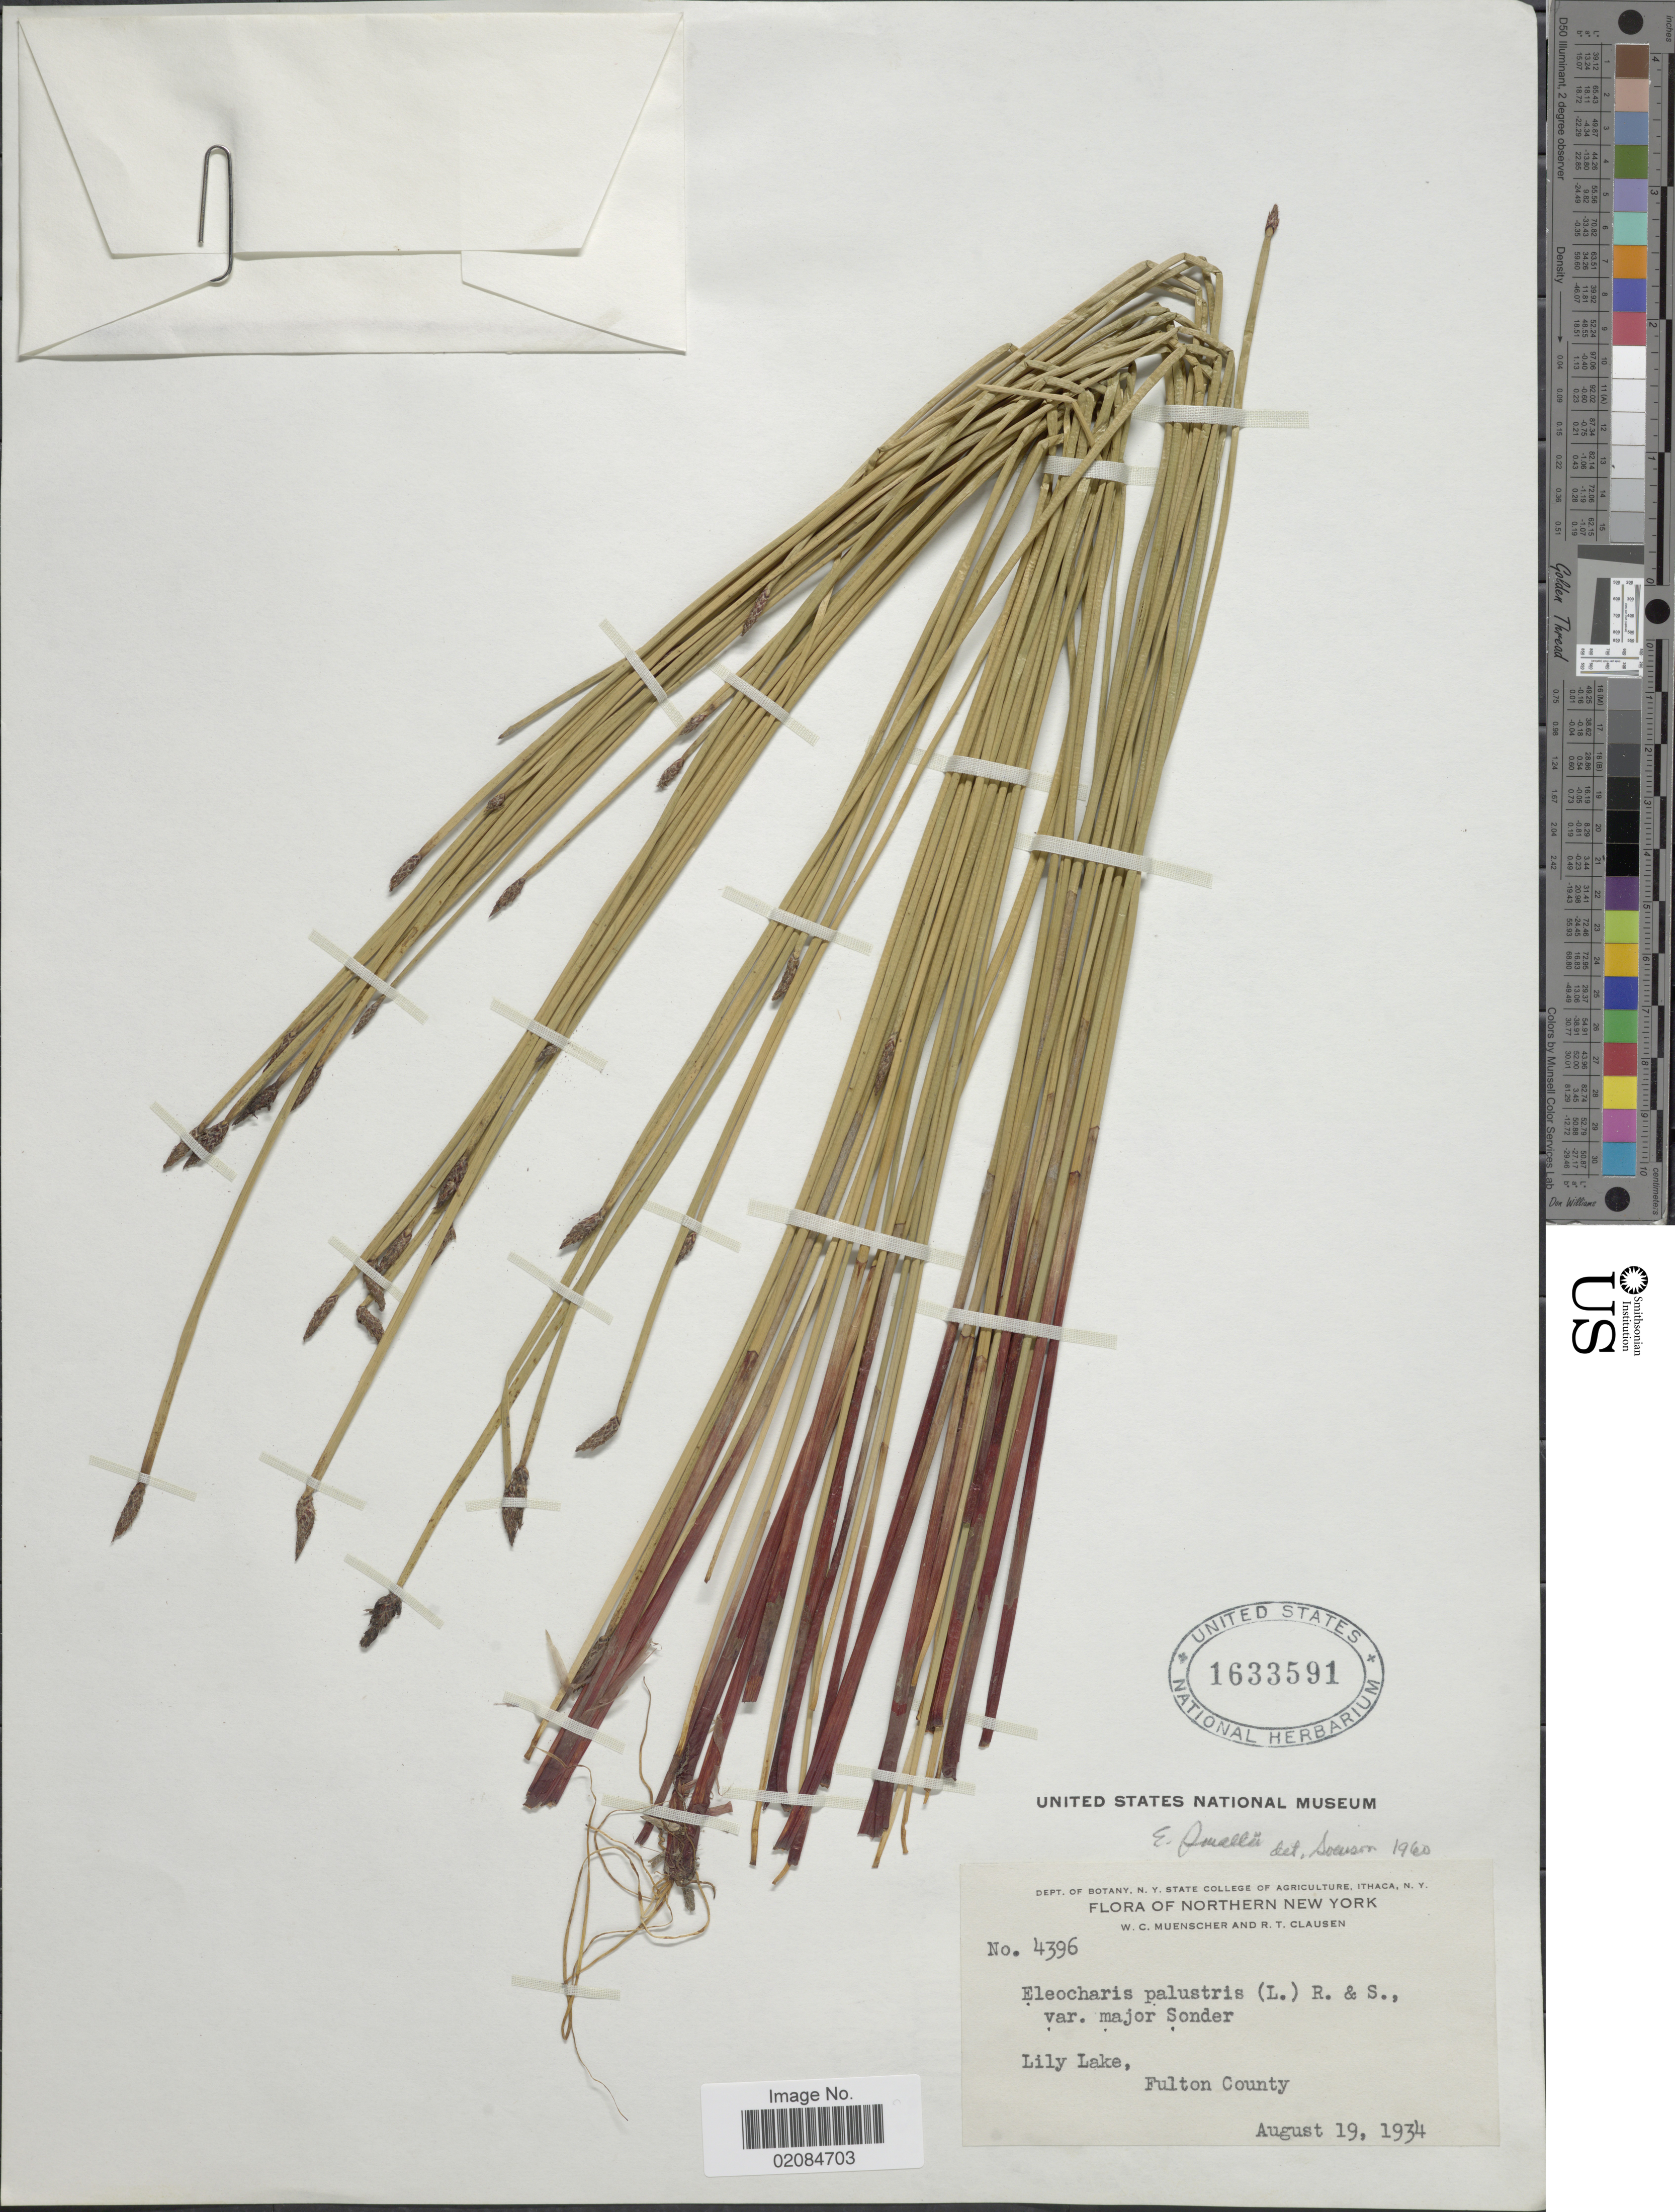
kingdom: Plantae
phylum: Tracheophyta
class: Liliopsida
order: Poales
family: Cyperaceae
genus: Eleocharis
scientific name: Eleocharis palustris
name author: (L.) Roem. & Schult.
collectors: W. Muenscher & R. T. Clausen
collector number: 4396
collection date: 1934-08-19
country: United States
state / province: New York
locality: Northern New York. Lily Lake, Fulton County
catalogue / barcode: US 1633591